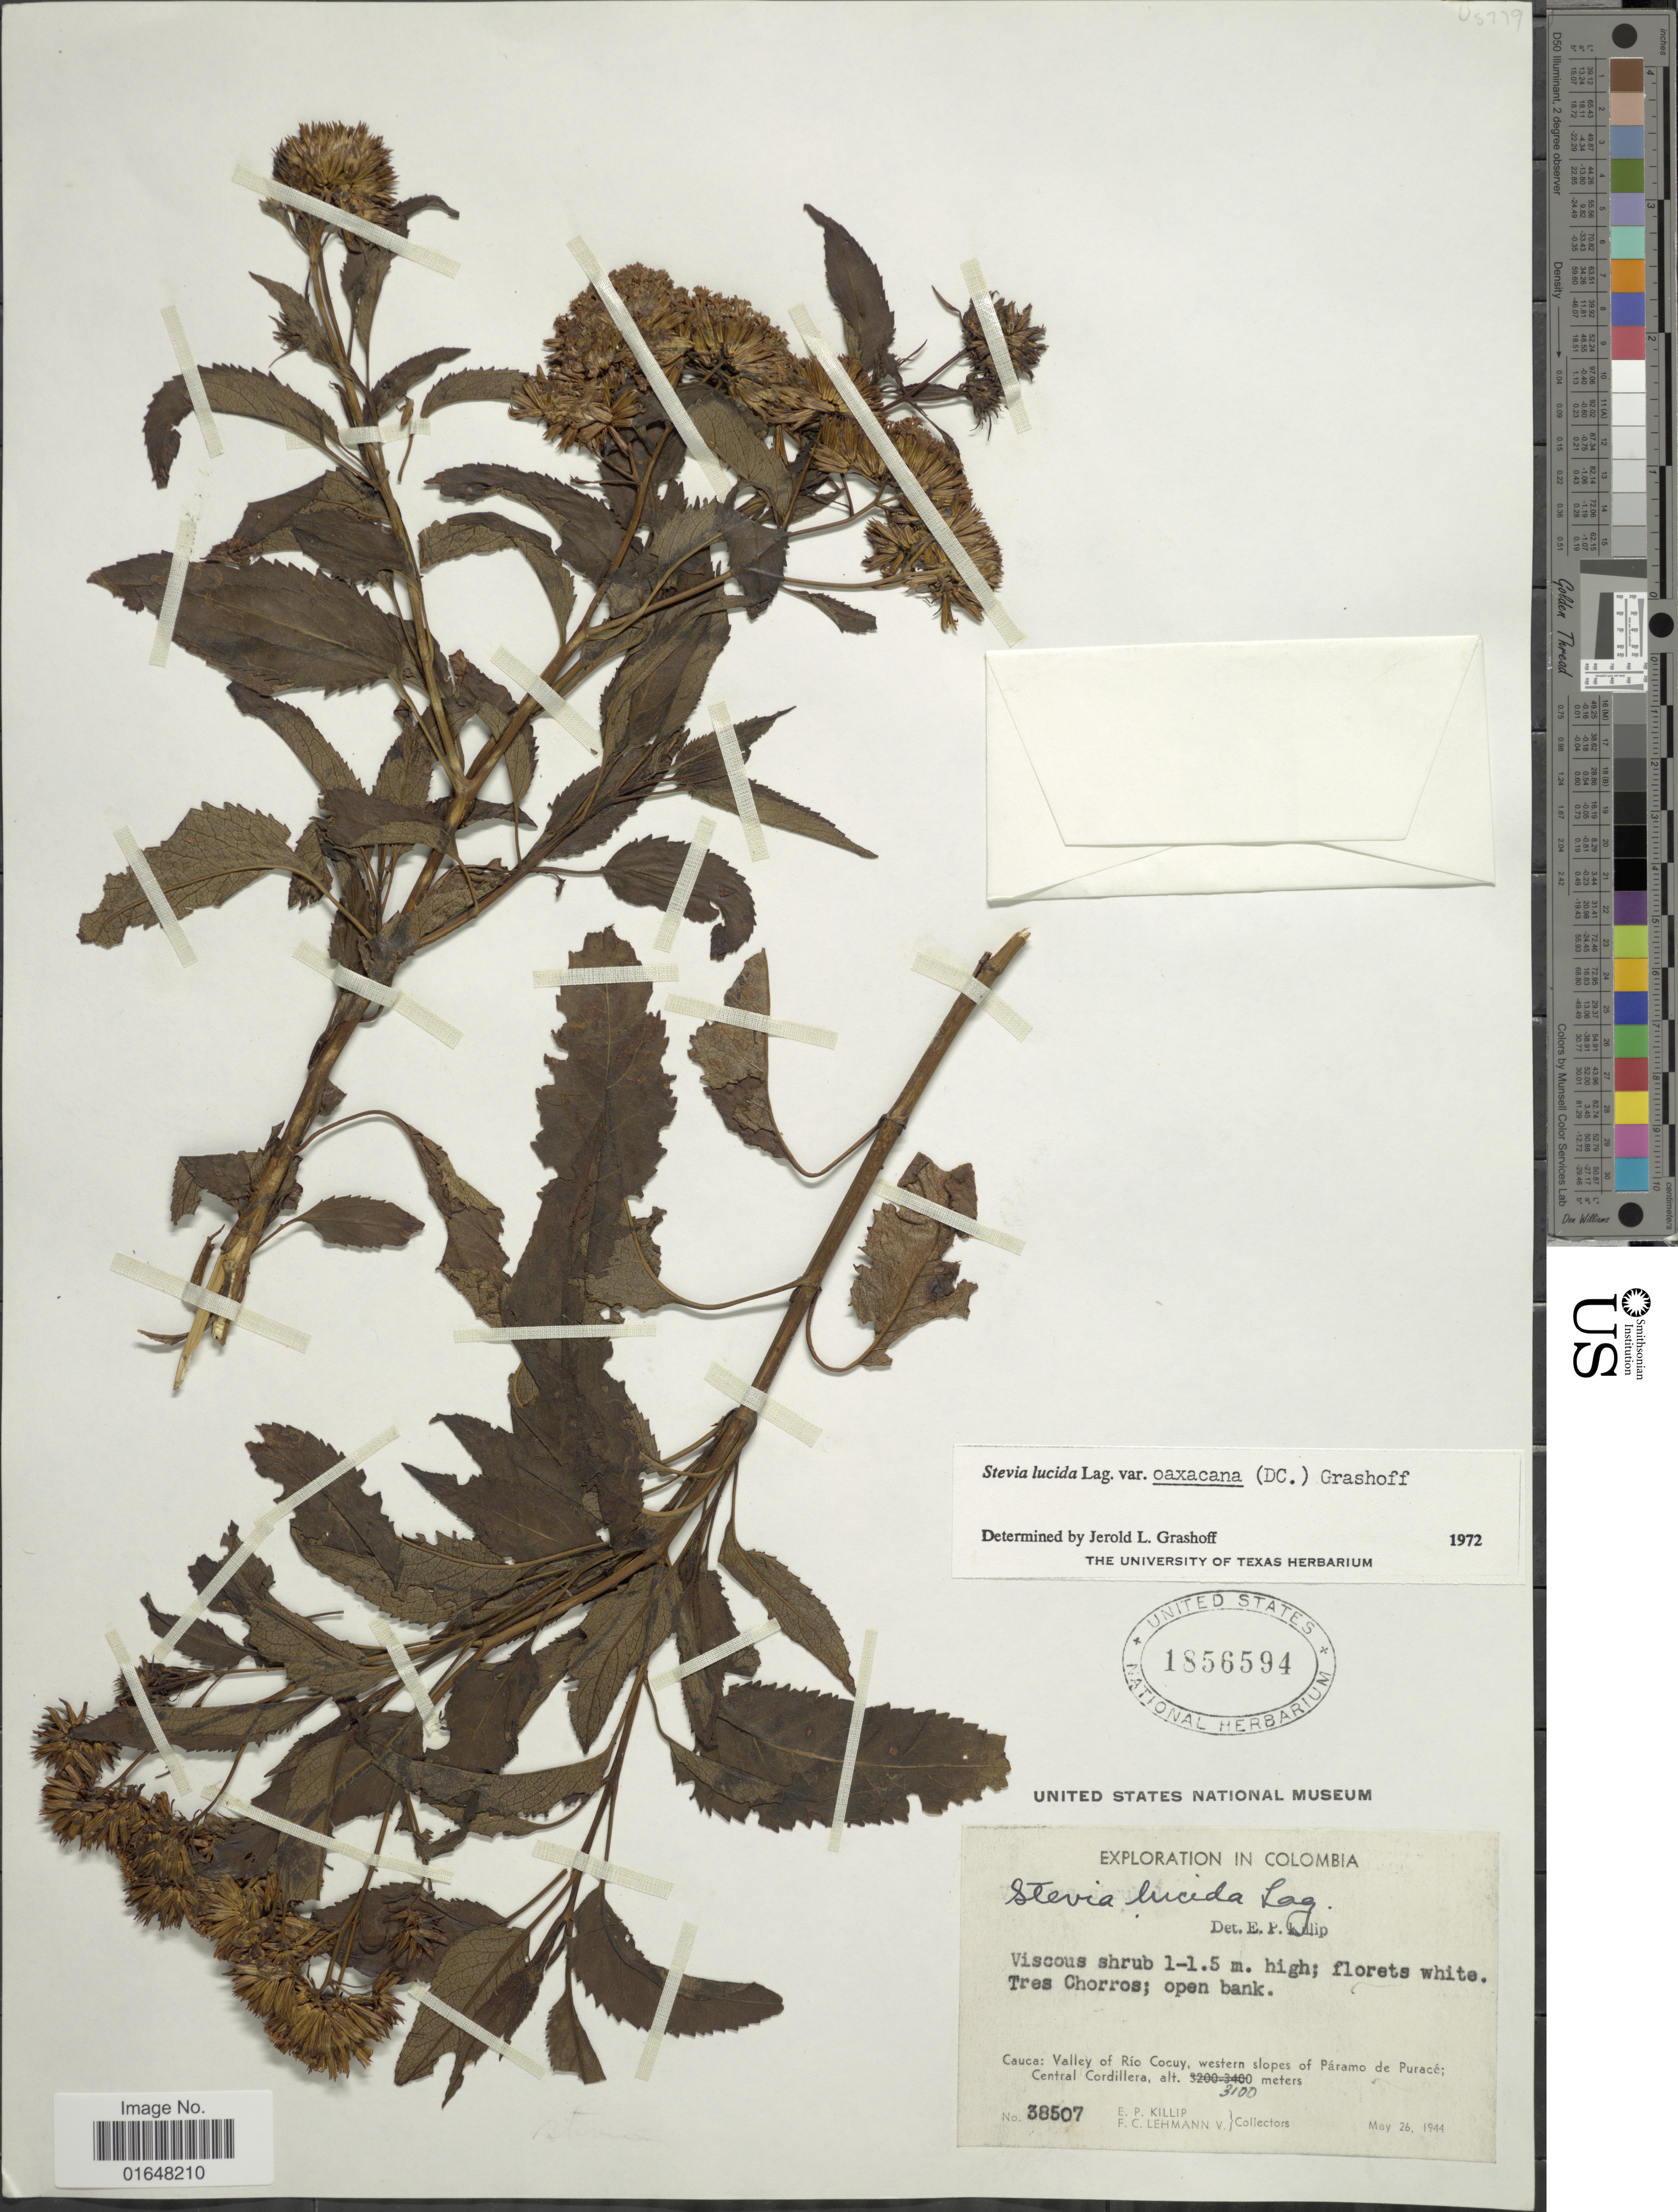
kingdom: Plantae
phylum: Tracheophyta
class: Magnoliopsida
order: Asterales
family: Asteraceae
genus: Stevia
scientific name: Stevia lucida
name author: Lag.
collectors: E. P. Killip & F. C. Lehmann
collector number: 38507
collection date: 1944-05-26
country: Colombia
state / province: Cauca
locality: Tres Chorros, Valley of Rio Cocuy, western slopes of Paramo de Purace, Central Cordillera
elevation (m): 3100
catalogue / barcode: US 1856594